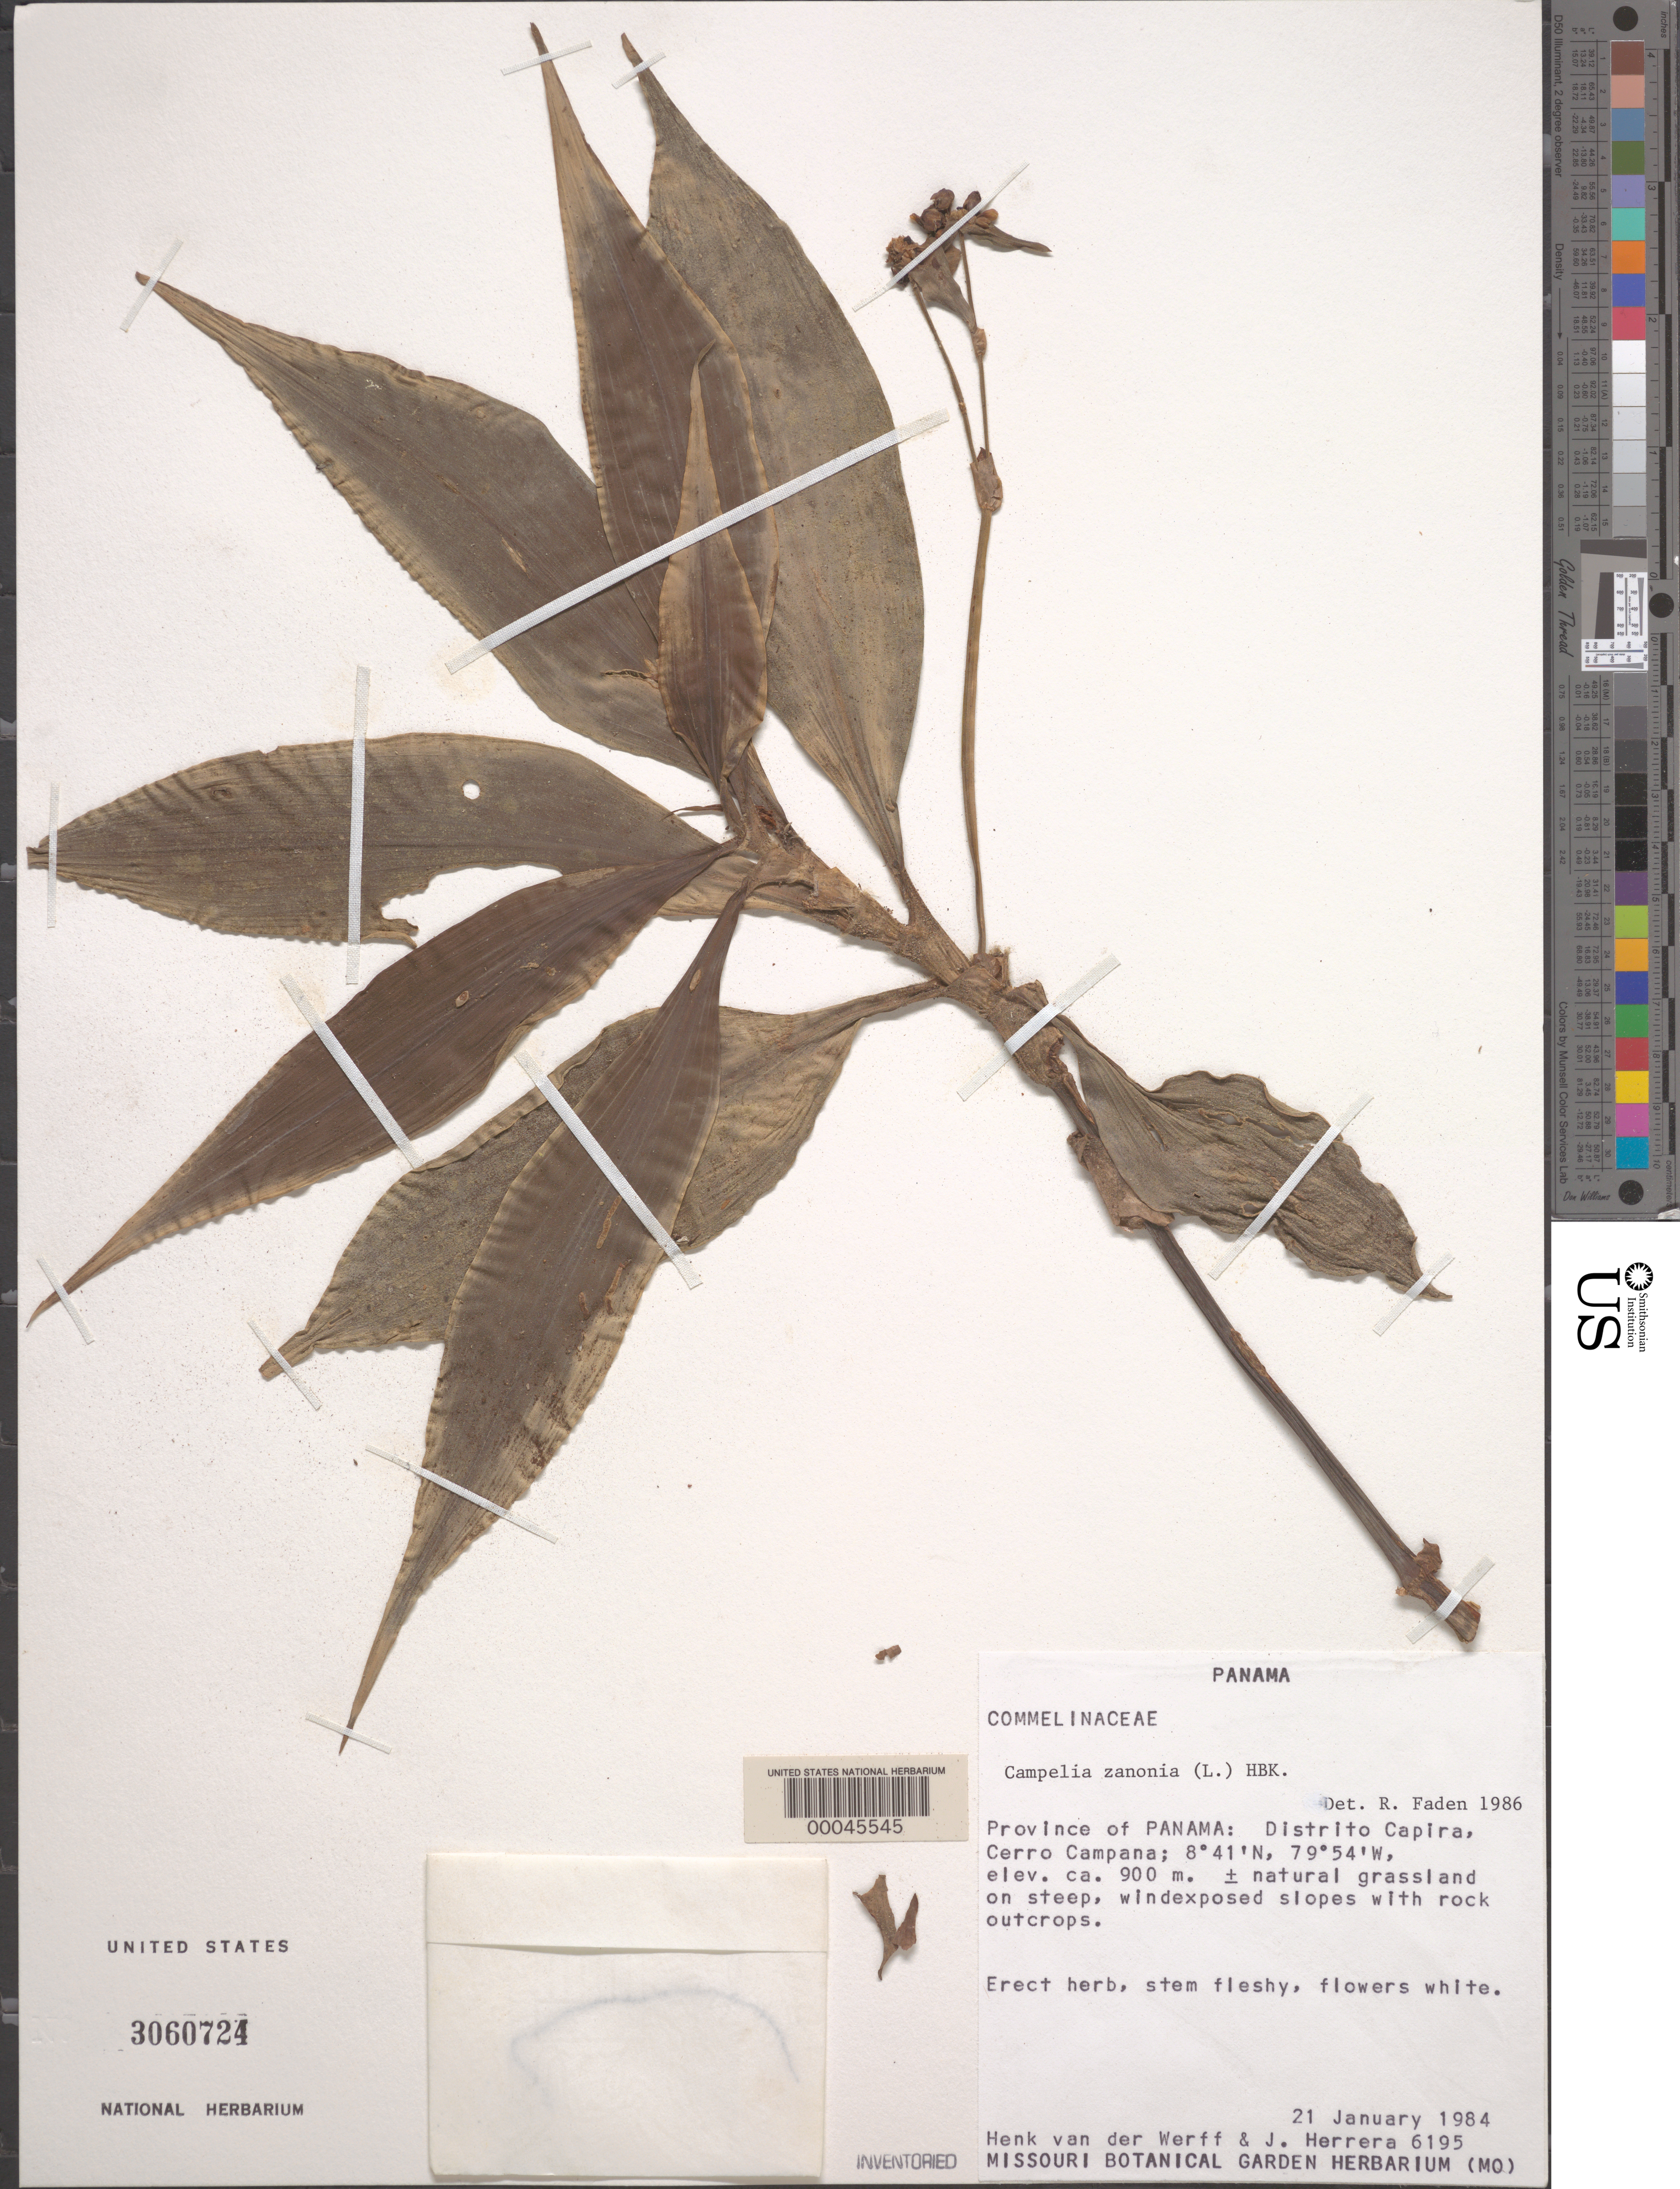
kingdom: Plantae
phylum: Tracheophyta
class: Liliopsida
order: Commelinales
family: Commelinaceae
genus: Tradescantia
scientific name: Tradescantia zanonia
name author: (L.) Sw.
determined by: Faden, Robert B., (US), Smithsonian Institution - National Museum of Natural History (UNITED STATES)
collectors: H. van der Werff & J. Herrera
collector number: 6195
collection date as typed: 21 Jan 1984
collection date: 1984-01-21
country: Panama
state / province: Panamá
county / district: Capira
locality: Cerro Campana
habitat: Natural grassland on steep windswept slopes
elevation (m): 900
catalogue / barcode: US 3060724